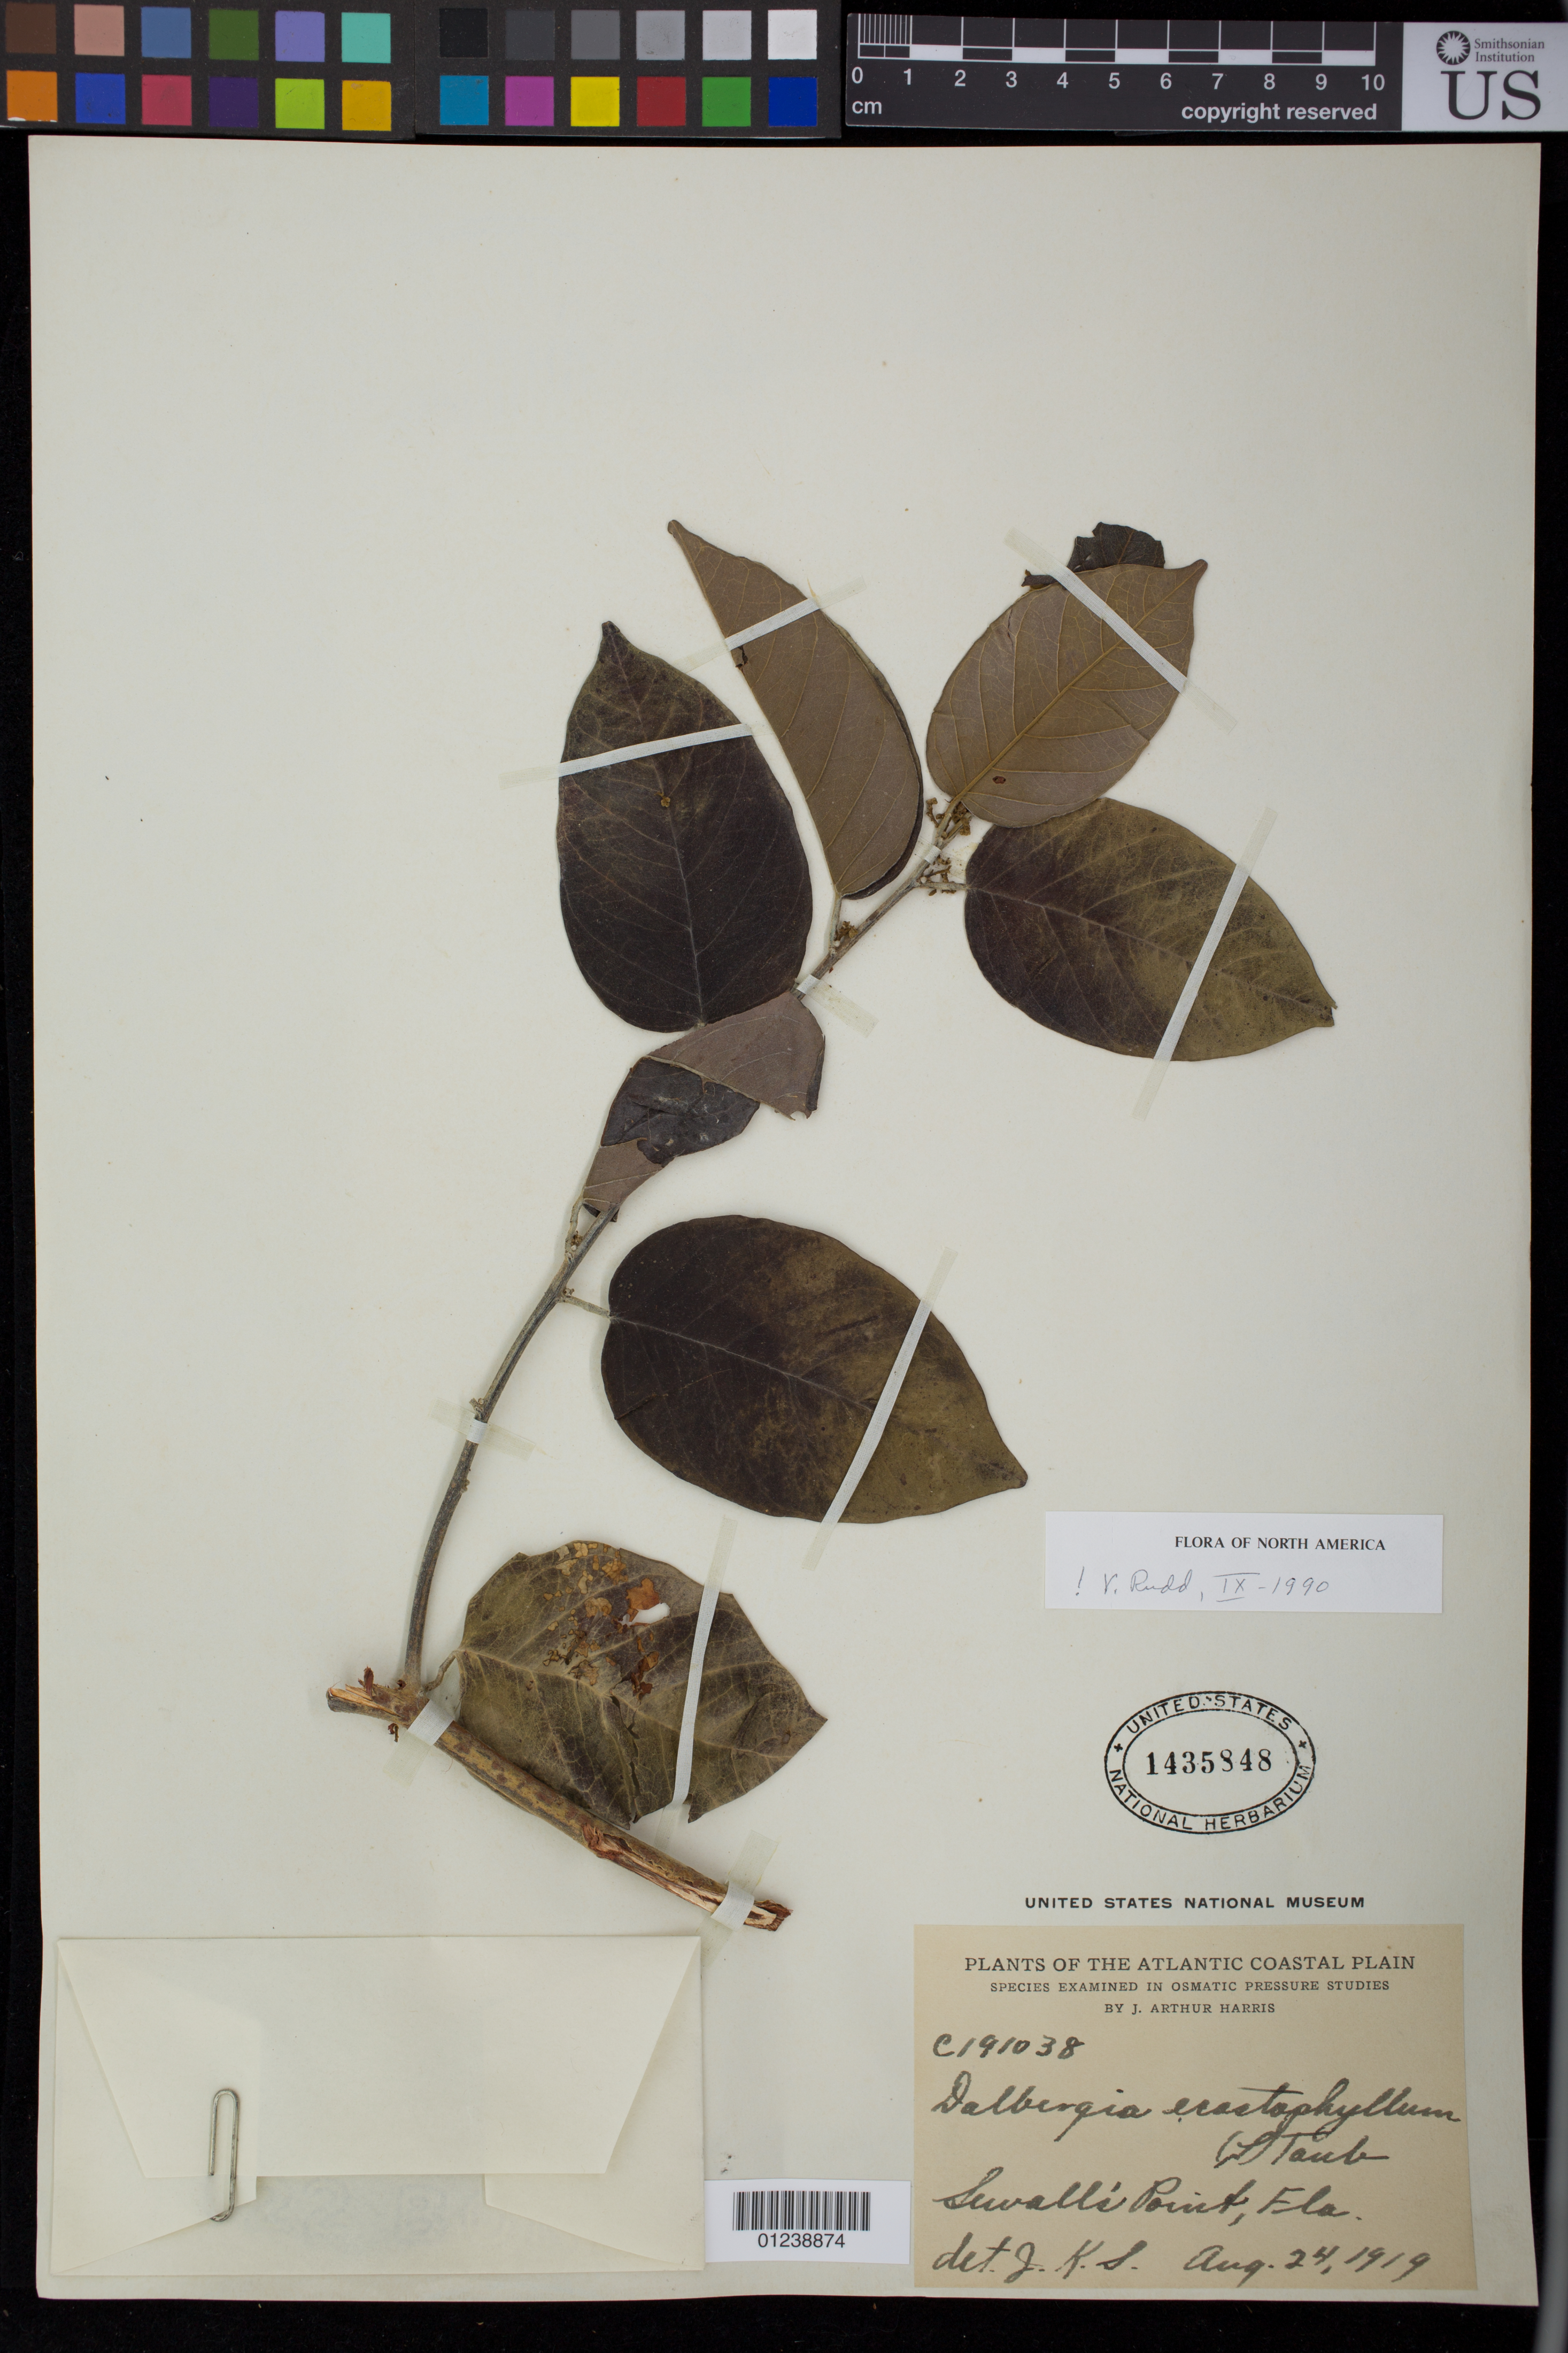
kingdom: Plantae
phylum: Tracheophyta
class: Magnoliopsida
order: Fabales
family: Fabaceae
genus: Dalbergia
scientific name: Dalbergia ecastaphyllum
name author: (L.) Taub.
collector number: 191038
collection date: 1919-08-24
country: United States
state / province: Florida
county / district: Martin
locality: Sewall's Point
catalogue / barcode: US 1435848